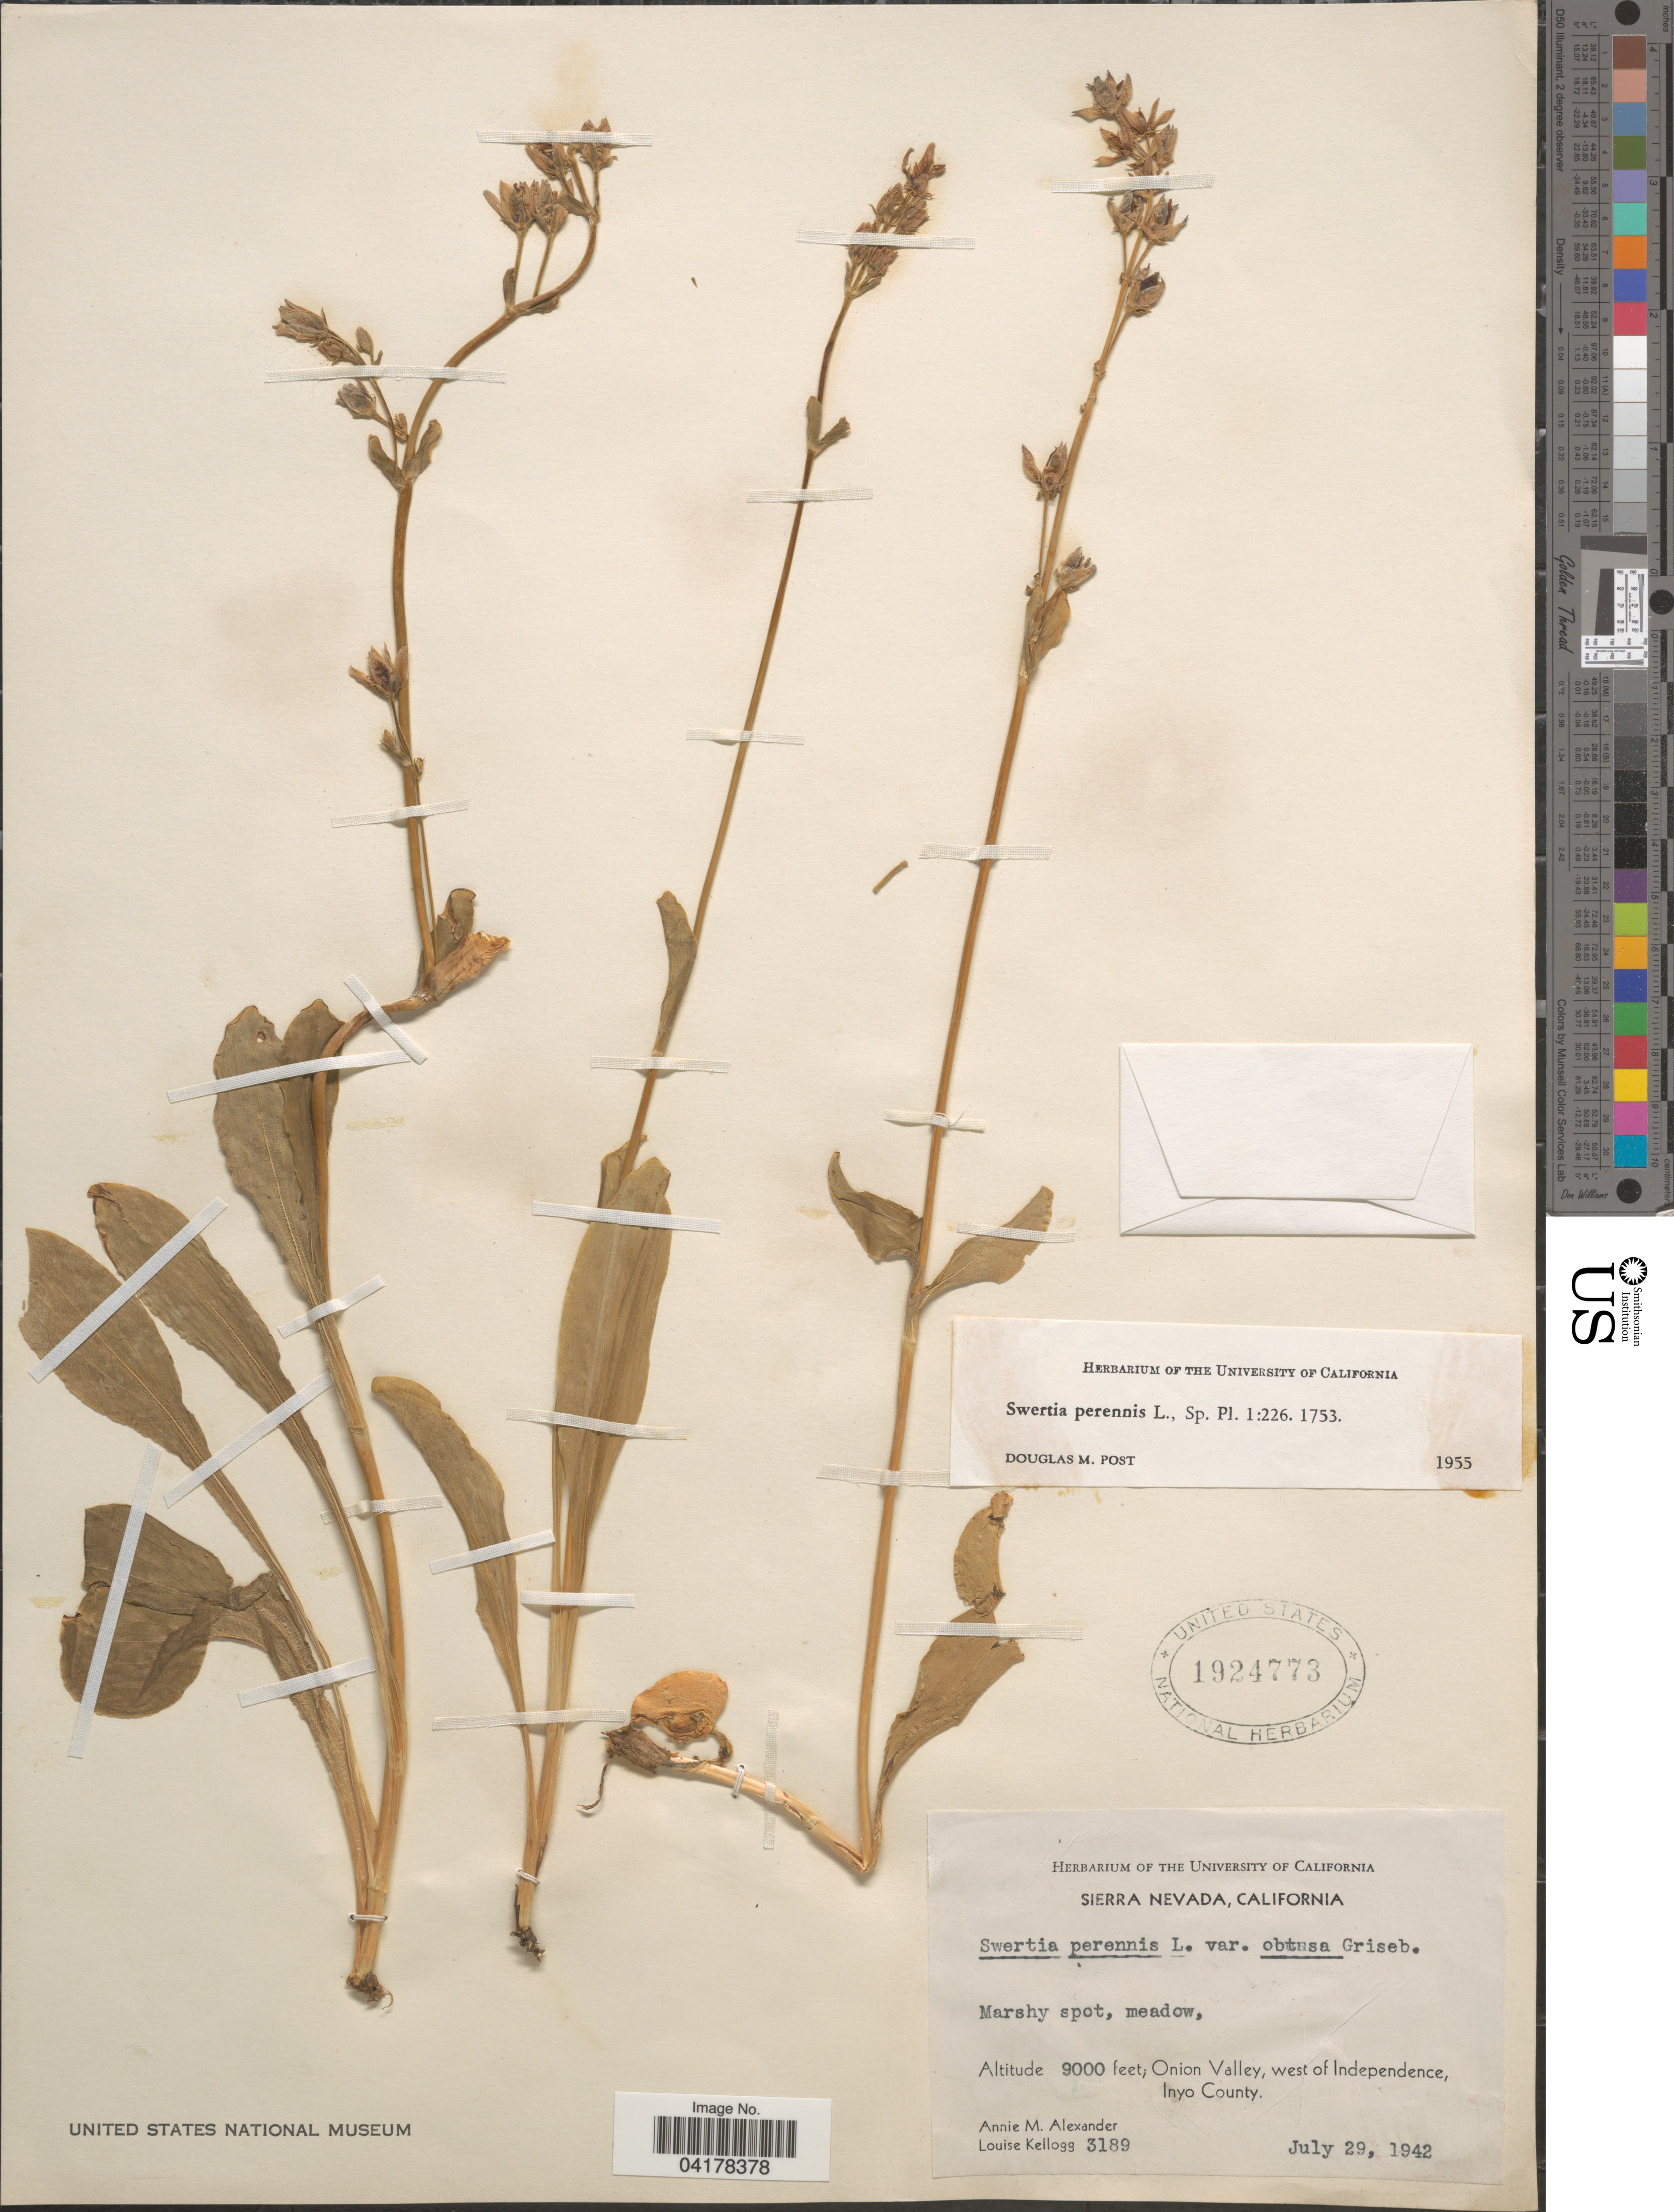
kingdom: Plantae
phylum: Tracheophyta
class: Magnoliopsida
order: Gentianales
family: Gentianaceae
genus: Swertia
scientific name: Swertia perennis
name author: L.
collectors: A. M. Alexander & L. Kellogg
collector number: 3189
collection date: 1942-07-29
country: United States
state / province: California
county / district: Inyo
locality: Sierra Nevada. Marshy spot, meadow. Onion Valley, west of Independence, Inyo County.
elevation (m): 2743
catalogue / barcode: US 1924773